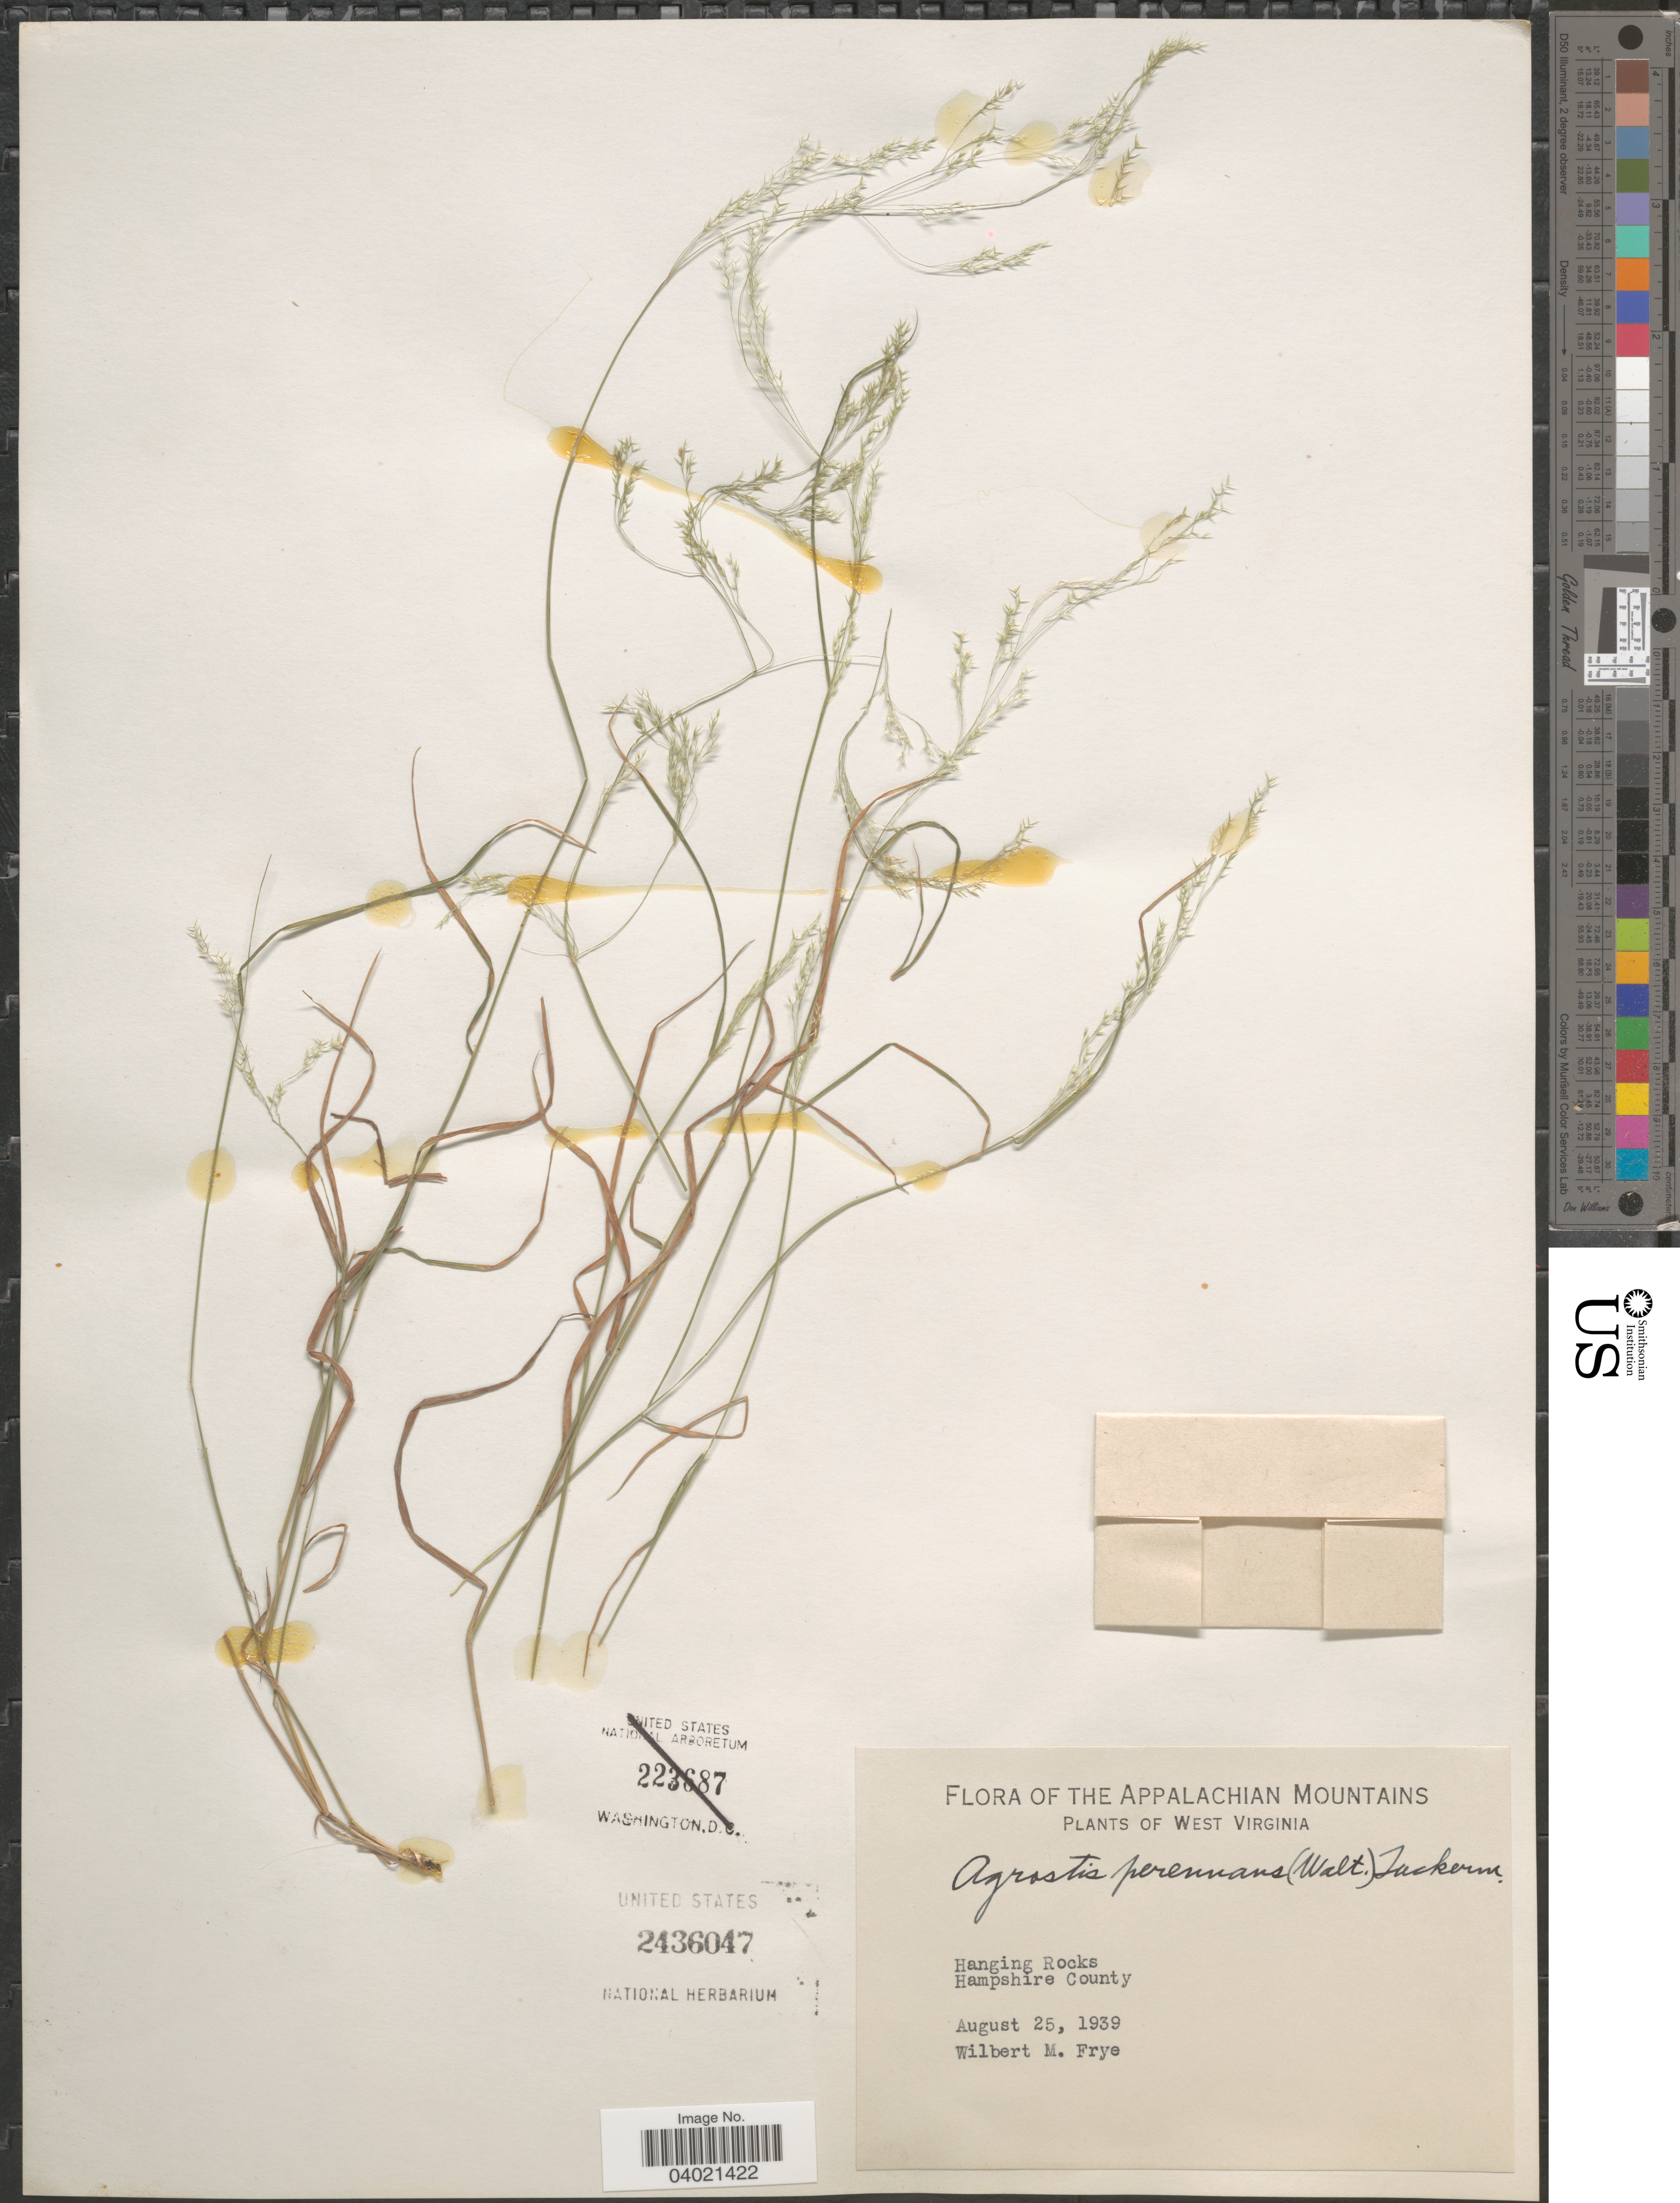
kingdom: Plantae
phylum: Tracheophyta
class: Liliopsida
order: Poales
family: Poaceae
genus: Agrostis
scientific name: Agrostis perennans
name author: (Walter) Tuck.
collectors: W. Frye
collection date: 1939-08-25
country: United States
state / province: West Virginia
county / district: Hampshire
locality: Appalachian Mountains. Hanging Rocks. Hampshire County.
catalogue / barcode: US 2436047